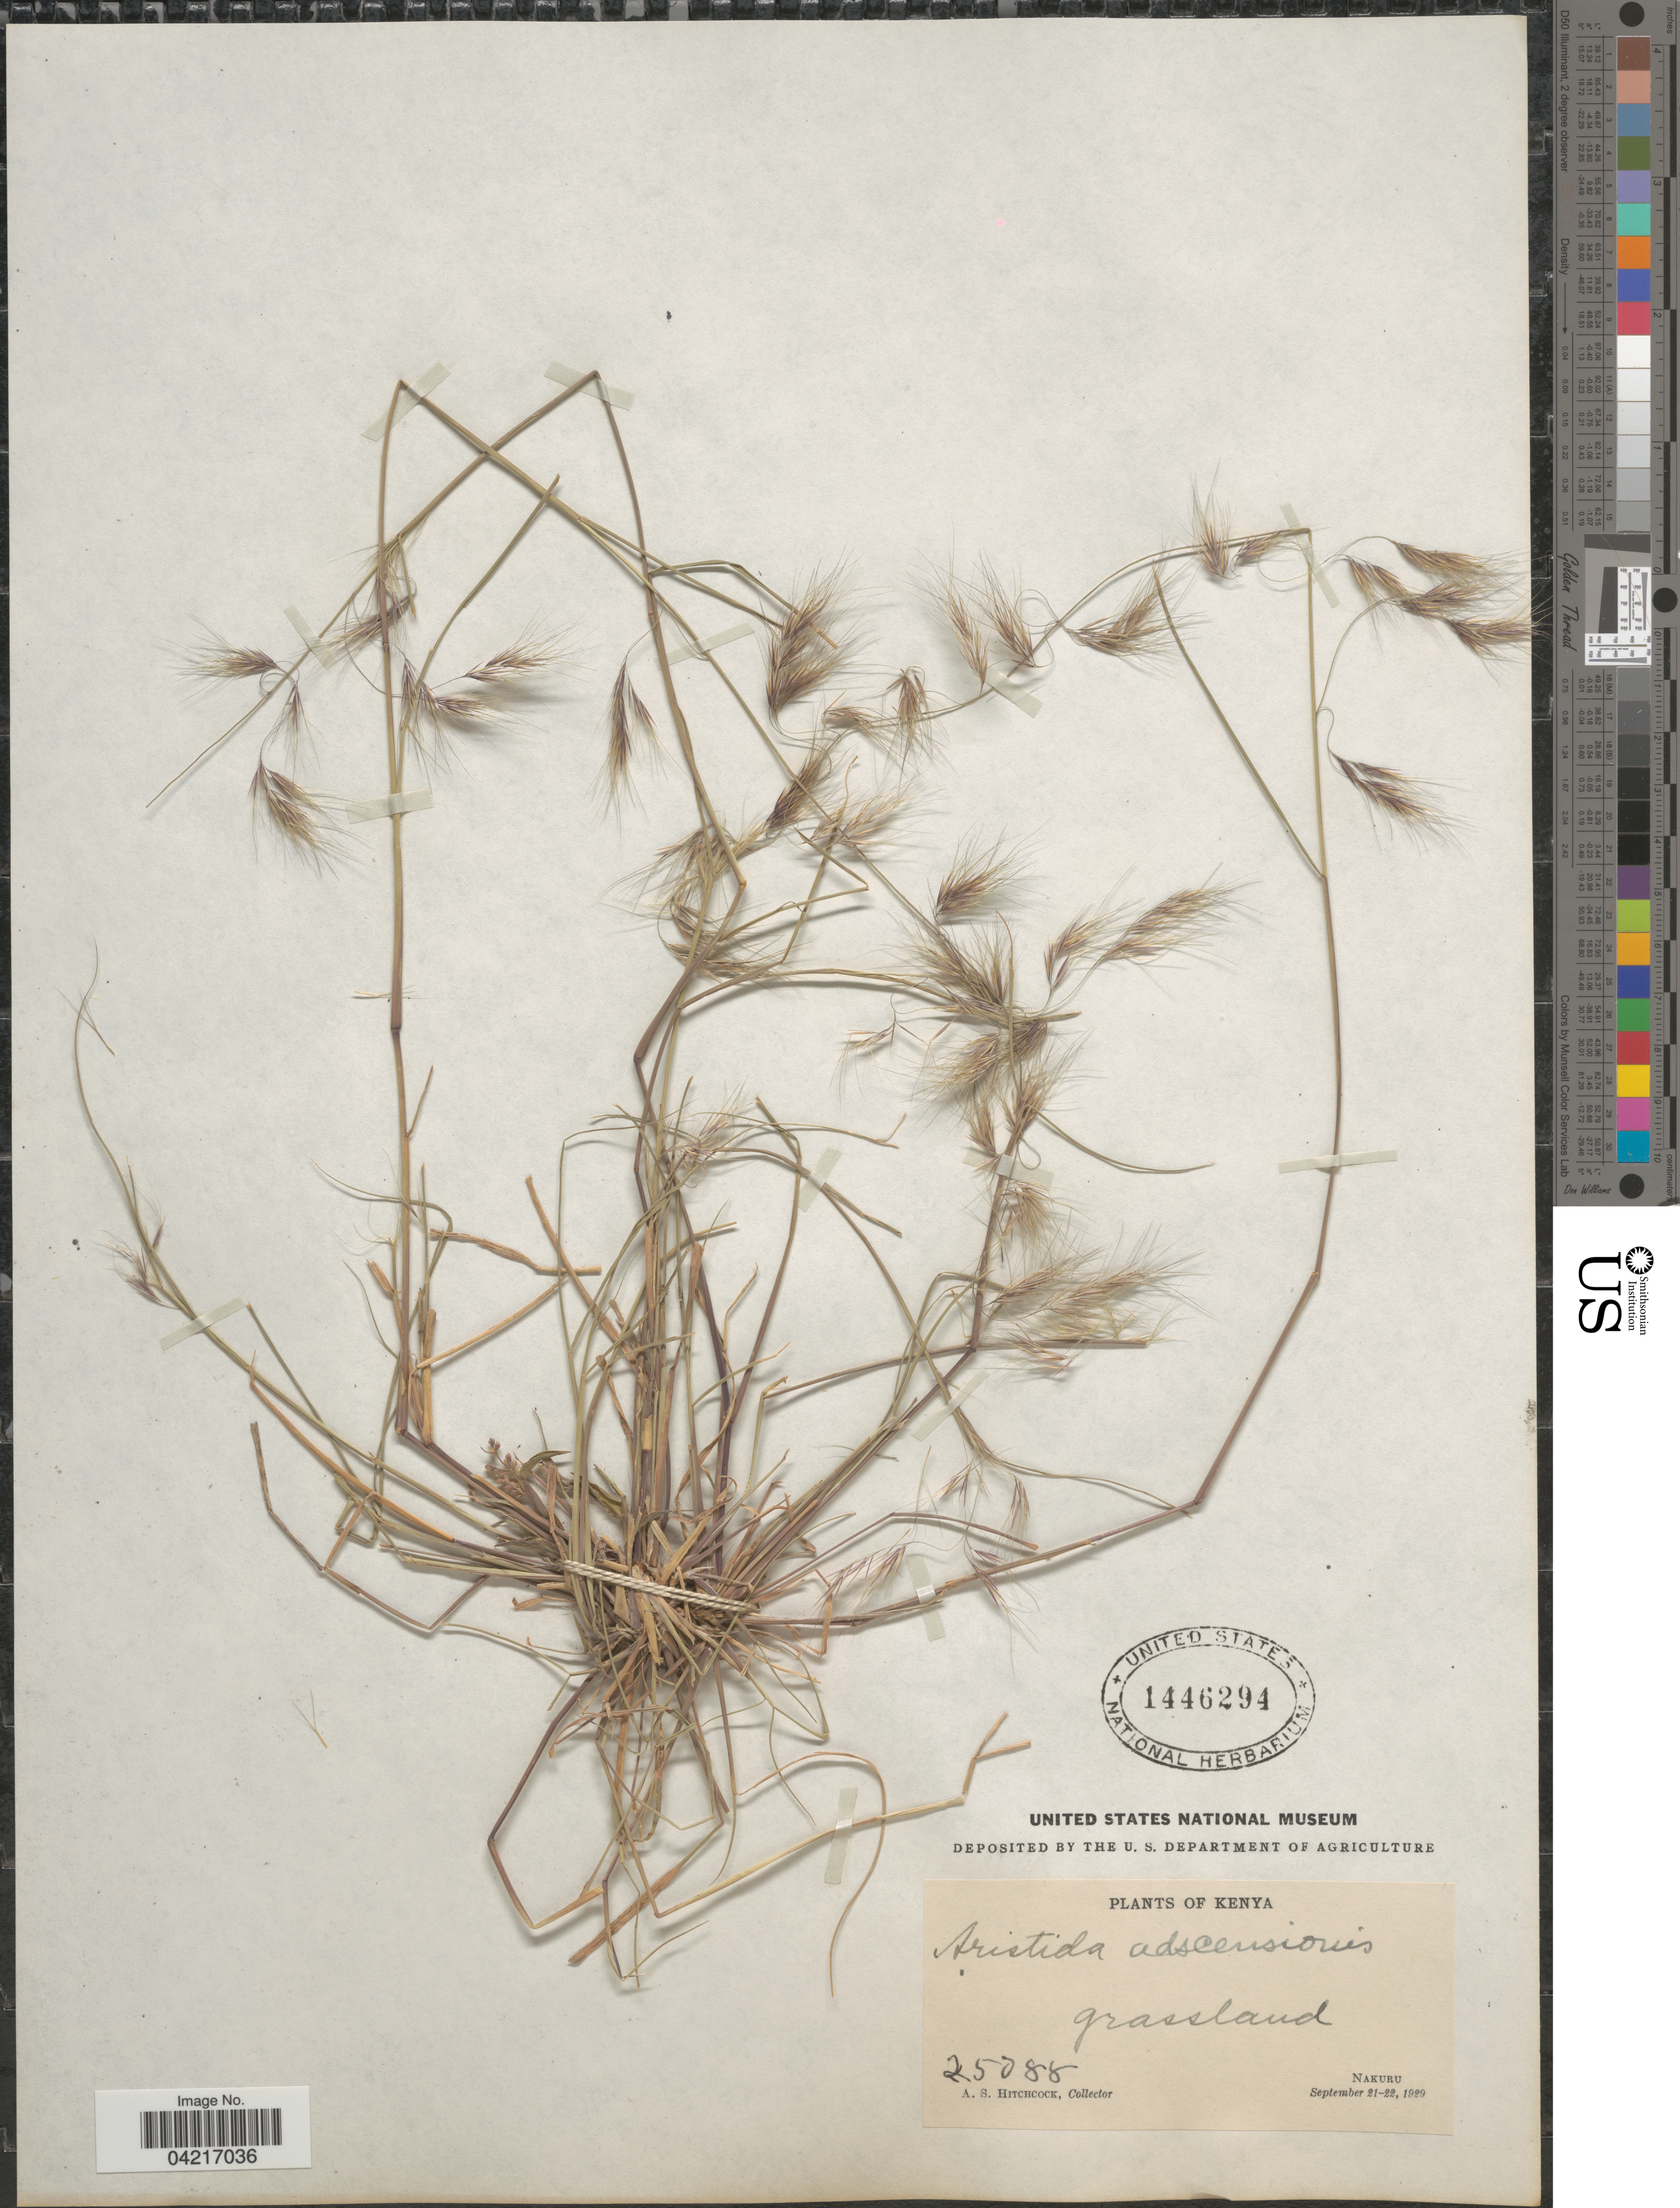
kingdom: Plantae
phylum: Tracheophyta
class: Liliopsida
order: Poales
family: Poaceae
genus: Aristida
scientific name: Aristida adscensionis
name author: L.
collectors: A. S. Hitchcock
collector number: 25088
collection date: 1929-09-21/1929-09-22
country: Kenya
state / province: Nakuru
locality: Grassland.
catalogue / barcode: US 1446294